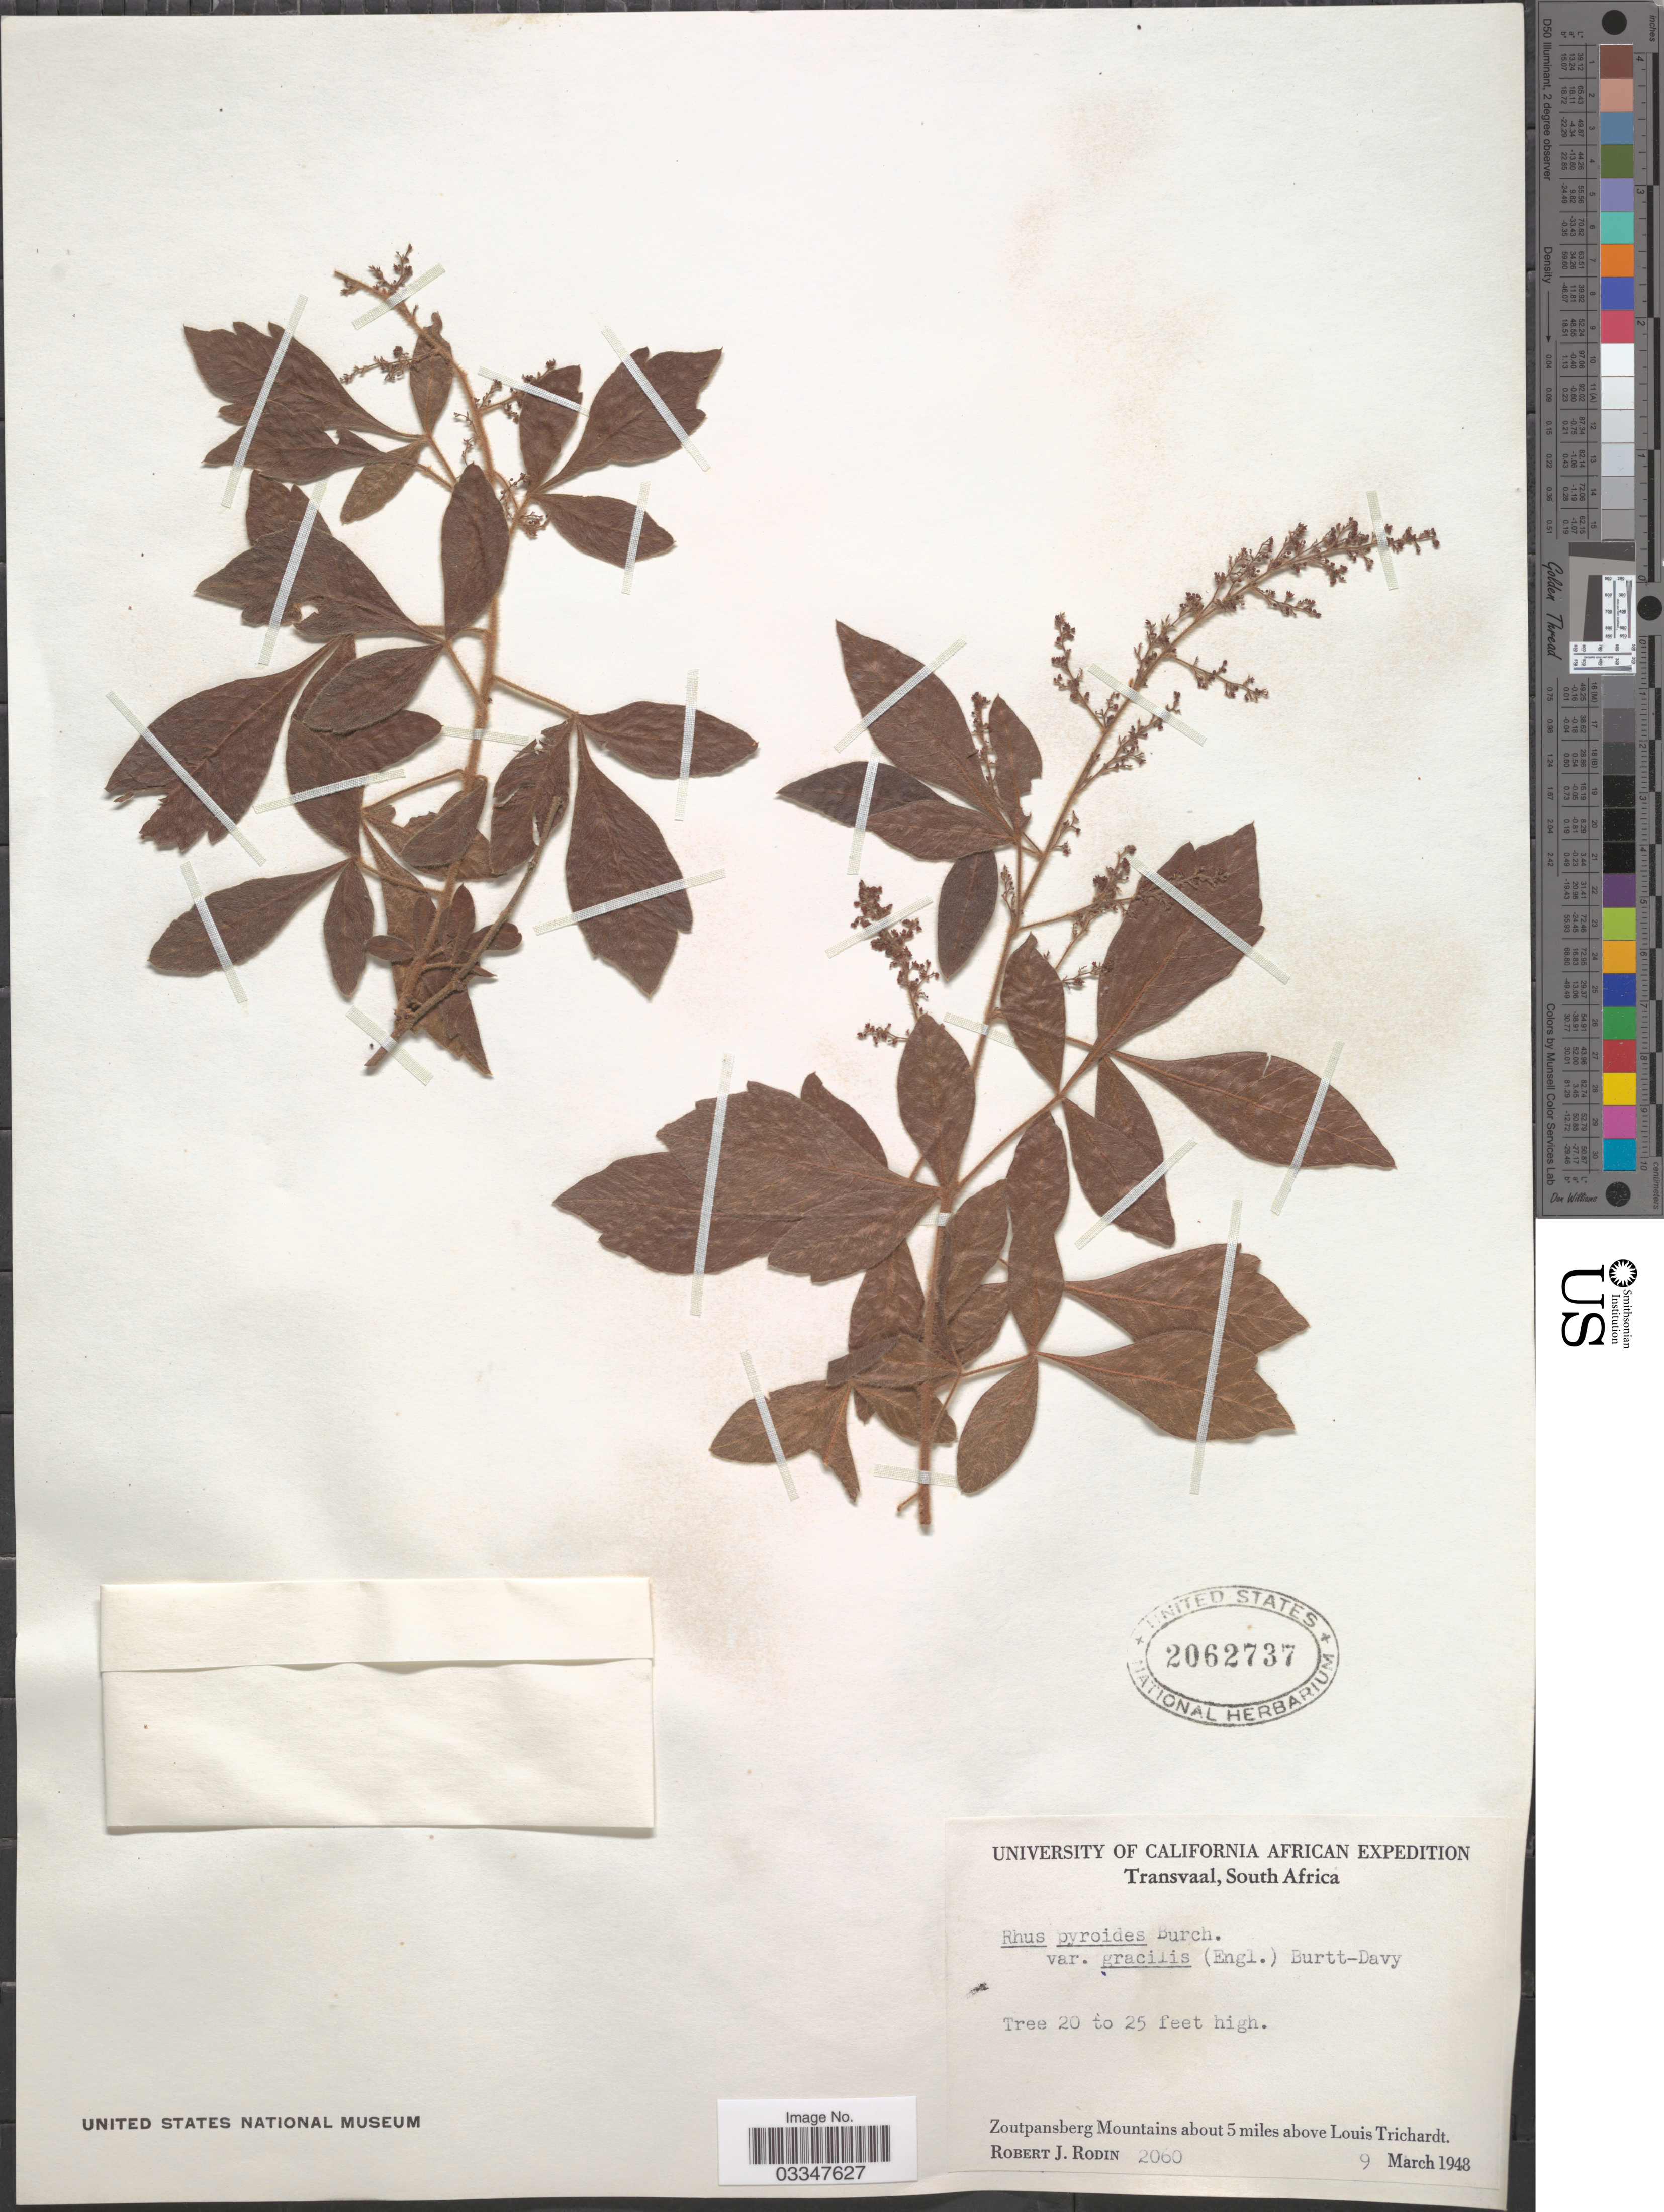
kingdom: Plantae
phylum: Tracheophyta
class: Magnoliopsida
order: Sapindales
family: Anacardiaceae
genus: Rhus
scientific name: Rhus pyroides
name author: Burch.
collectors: R. J. Rodin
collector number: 2060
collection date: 1948-03-09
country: South Africa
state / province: Limpopo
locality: Transvaal. Zoutpansberg Mountains about 5 miles above Louis Trichardt.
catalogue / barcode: US 2062737